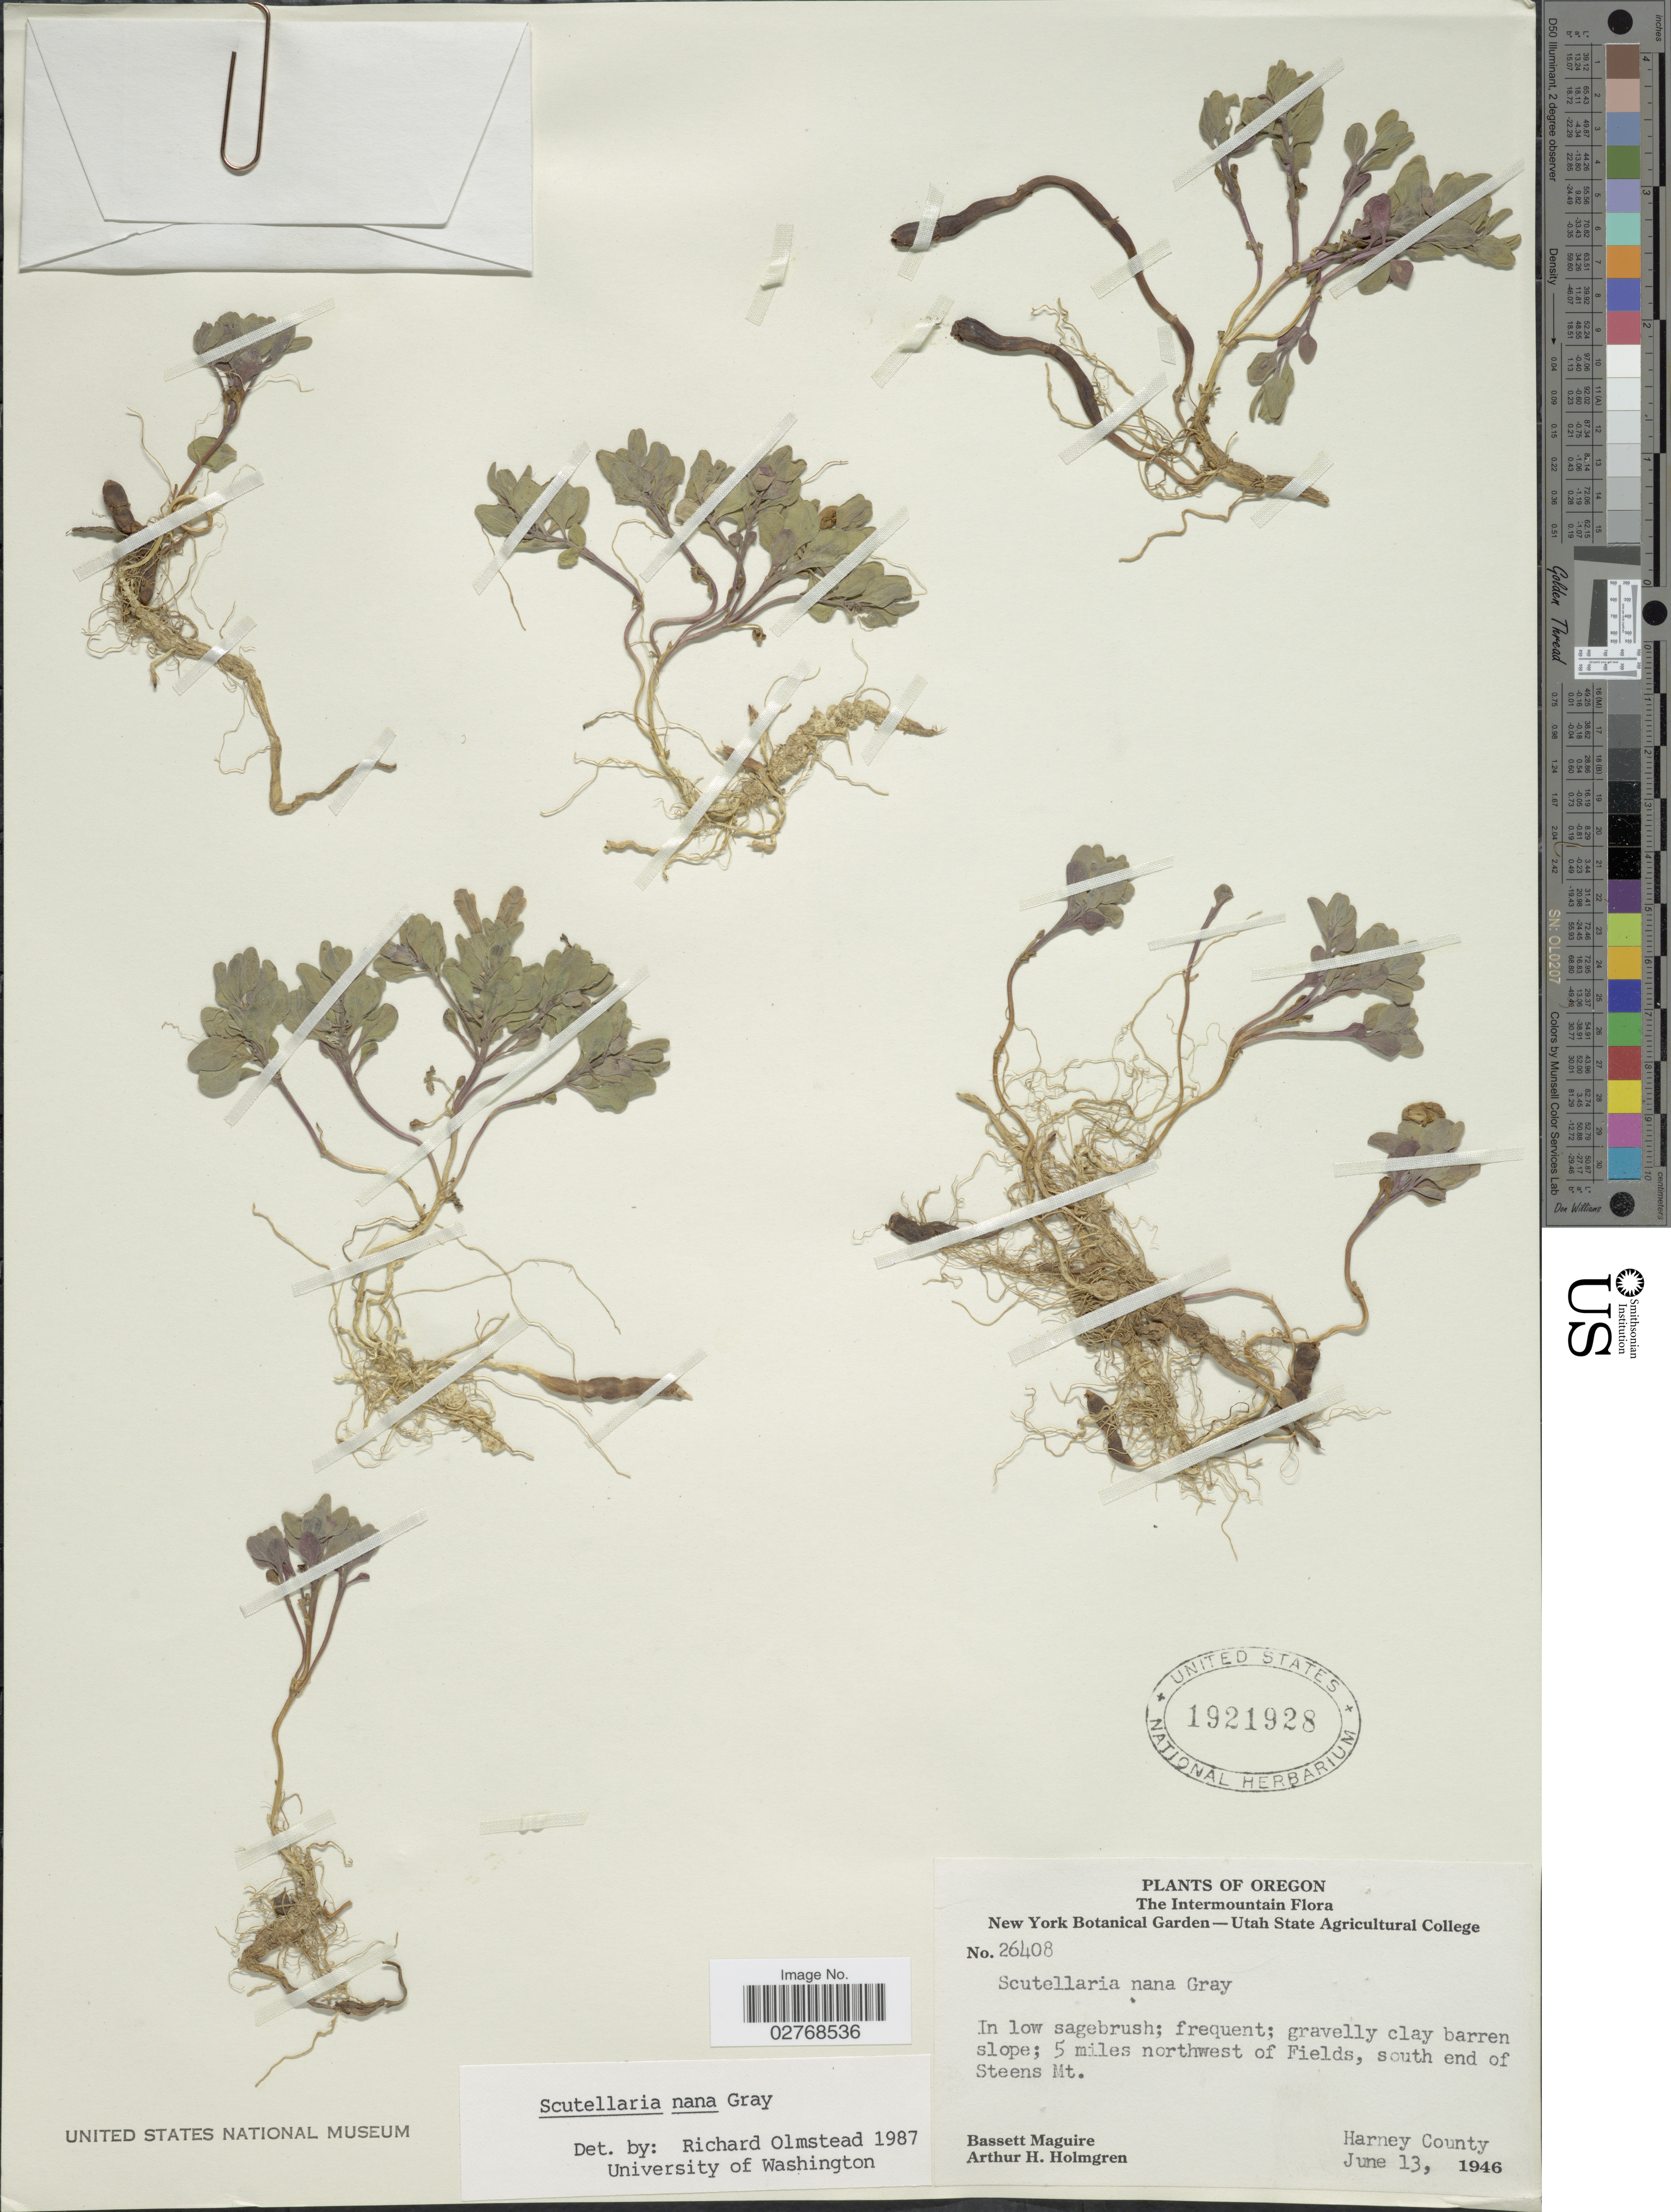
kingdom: Plantae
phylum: Tracheophyta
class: Magnoliopsida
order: Lamiales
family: Lamiaceae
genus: Scutellaria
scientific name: Scutellaria nana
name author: A. Gray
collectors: B. Maguire & A. H. Holmgren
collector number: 26408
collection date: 1946-06-13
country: United States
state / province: Oregon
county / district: Harney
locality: Intermountain. 5 miles northwest of Fields, south end of Steens Mt. Harney County.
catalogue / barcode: US 1921928